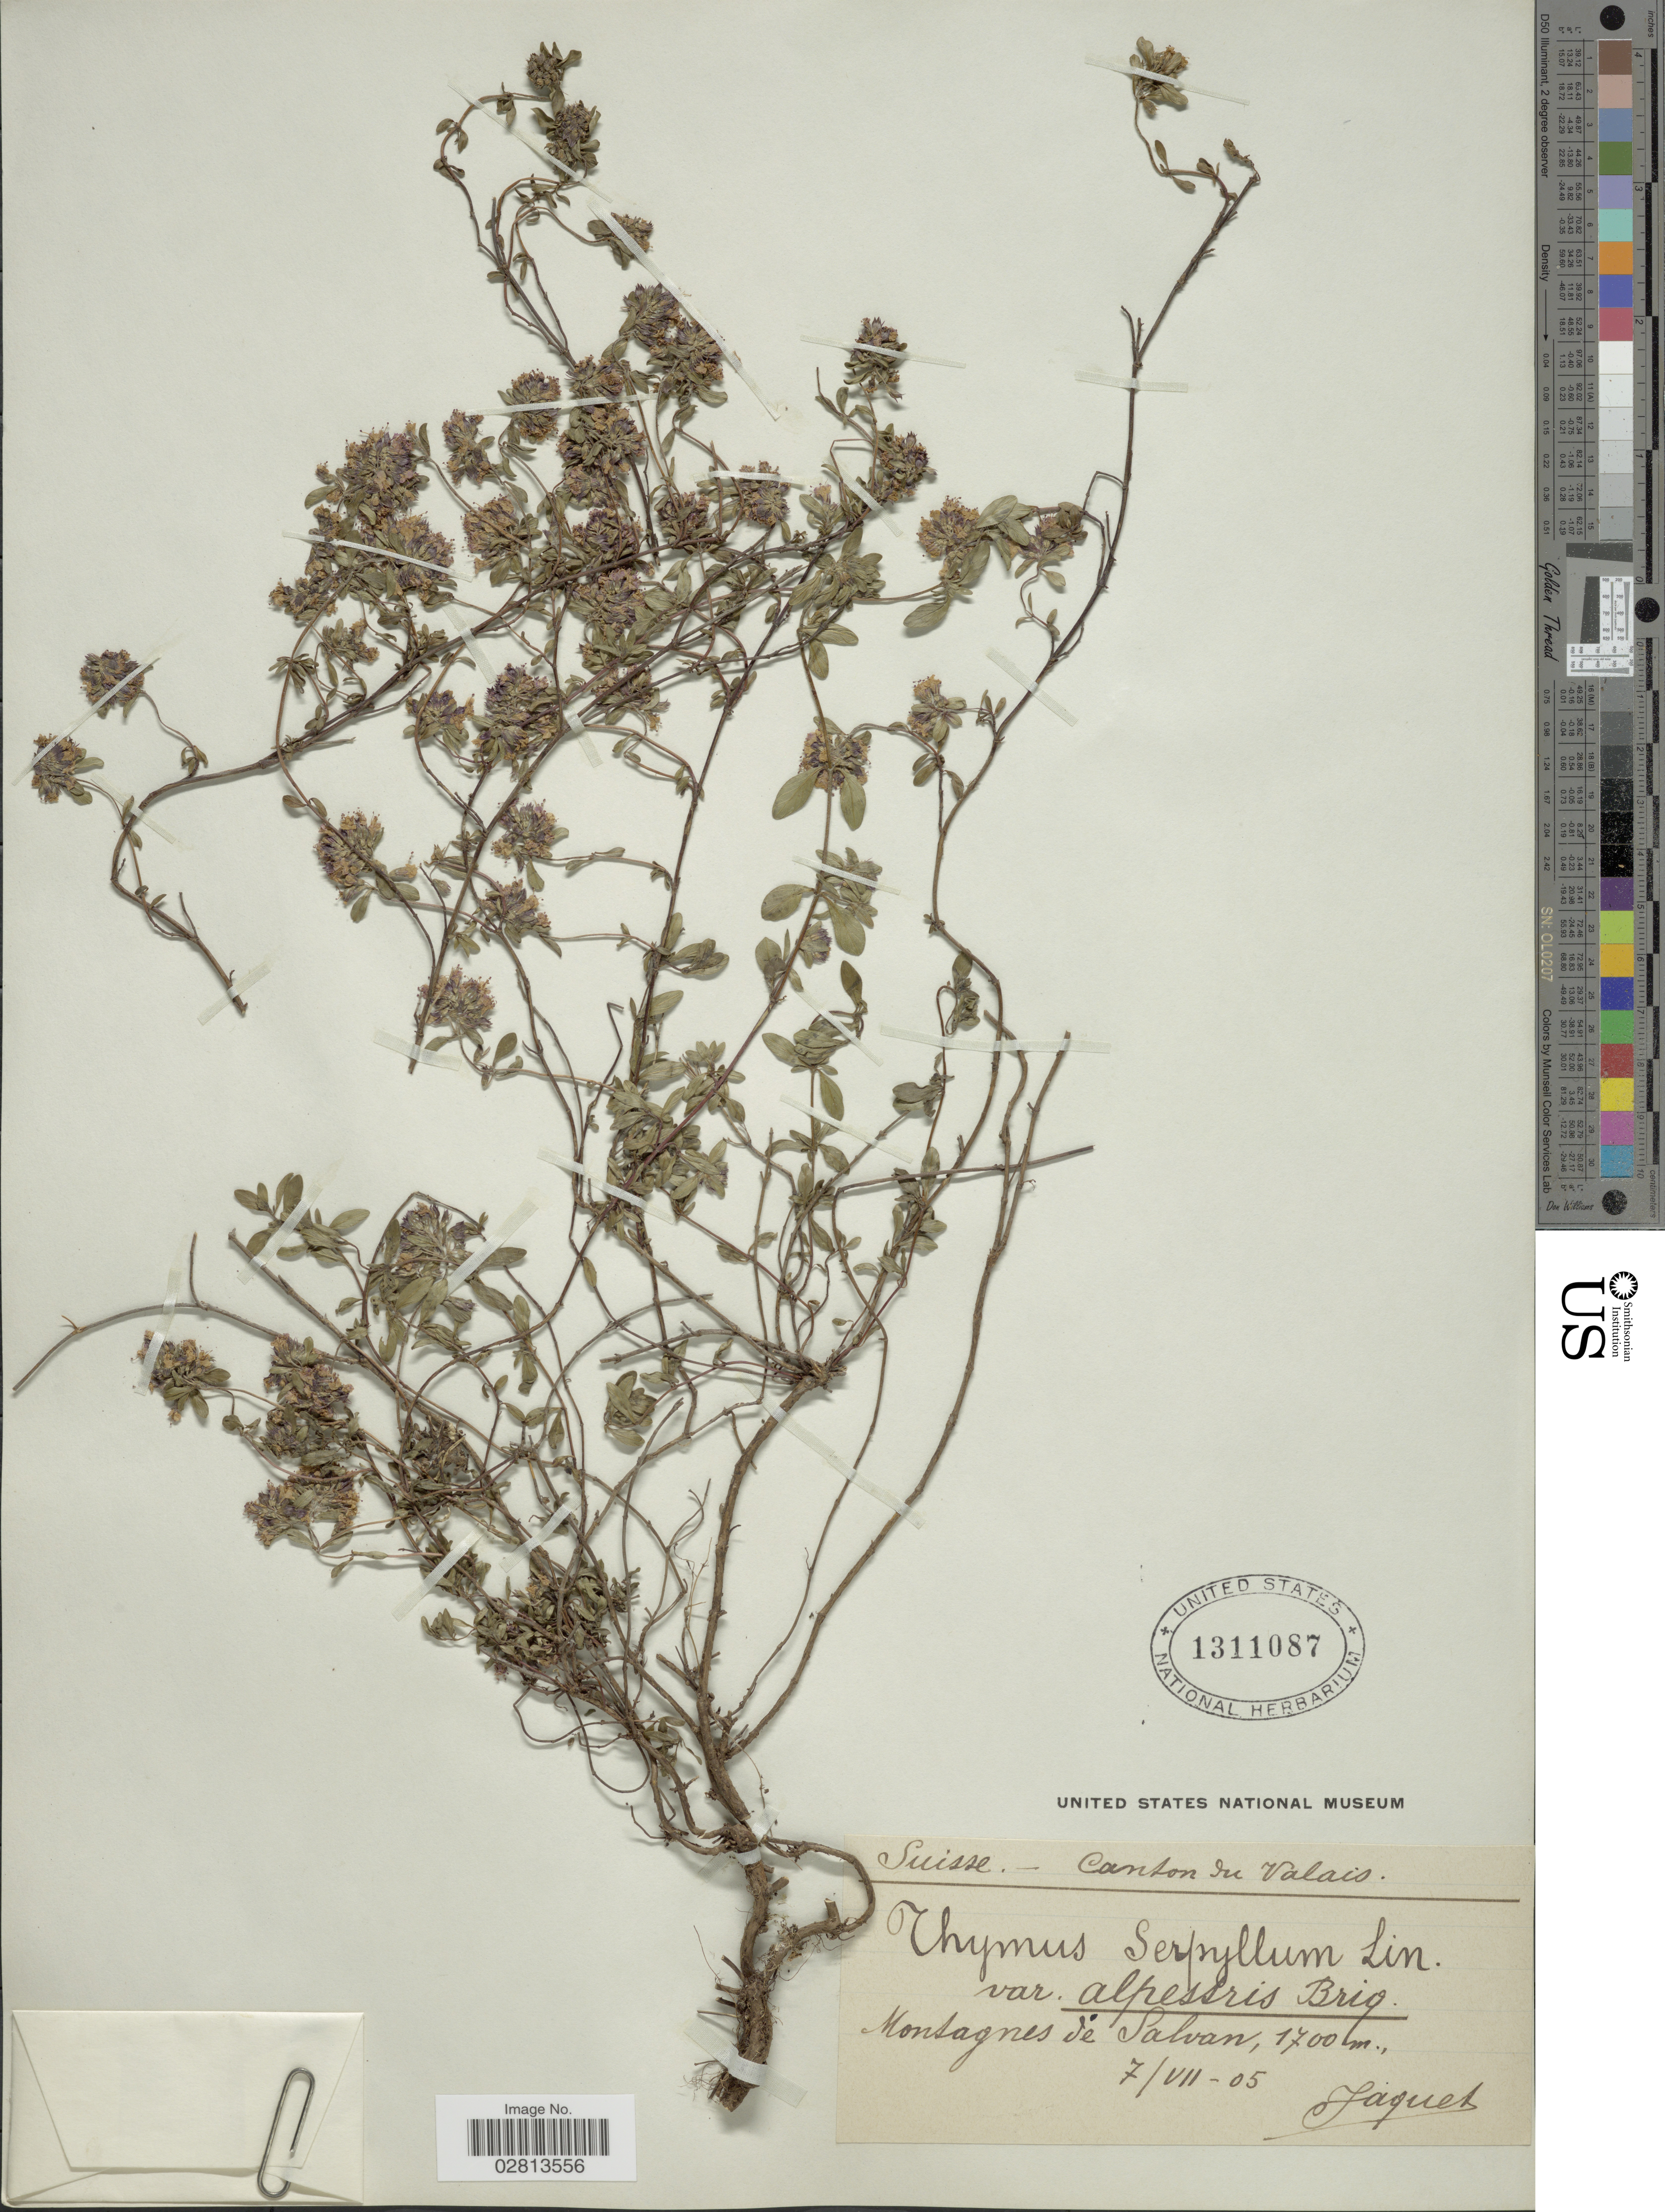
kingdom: Plantae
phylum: Tracheophyta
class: Magnoliopsida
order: Lamiales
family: Lamiaceae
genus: Thymus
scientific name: Thymus serpyllum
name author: L.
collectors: -. Jaquet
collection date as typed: Transcribed d/m/y: 7/7/5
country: Switzerland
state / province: Valais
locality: Suisse. Canton du Valais, montagnes dé Salvan.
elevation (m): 1700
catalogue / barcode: US 1311087